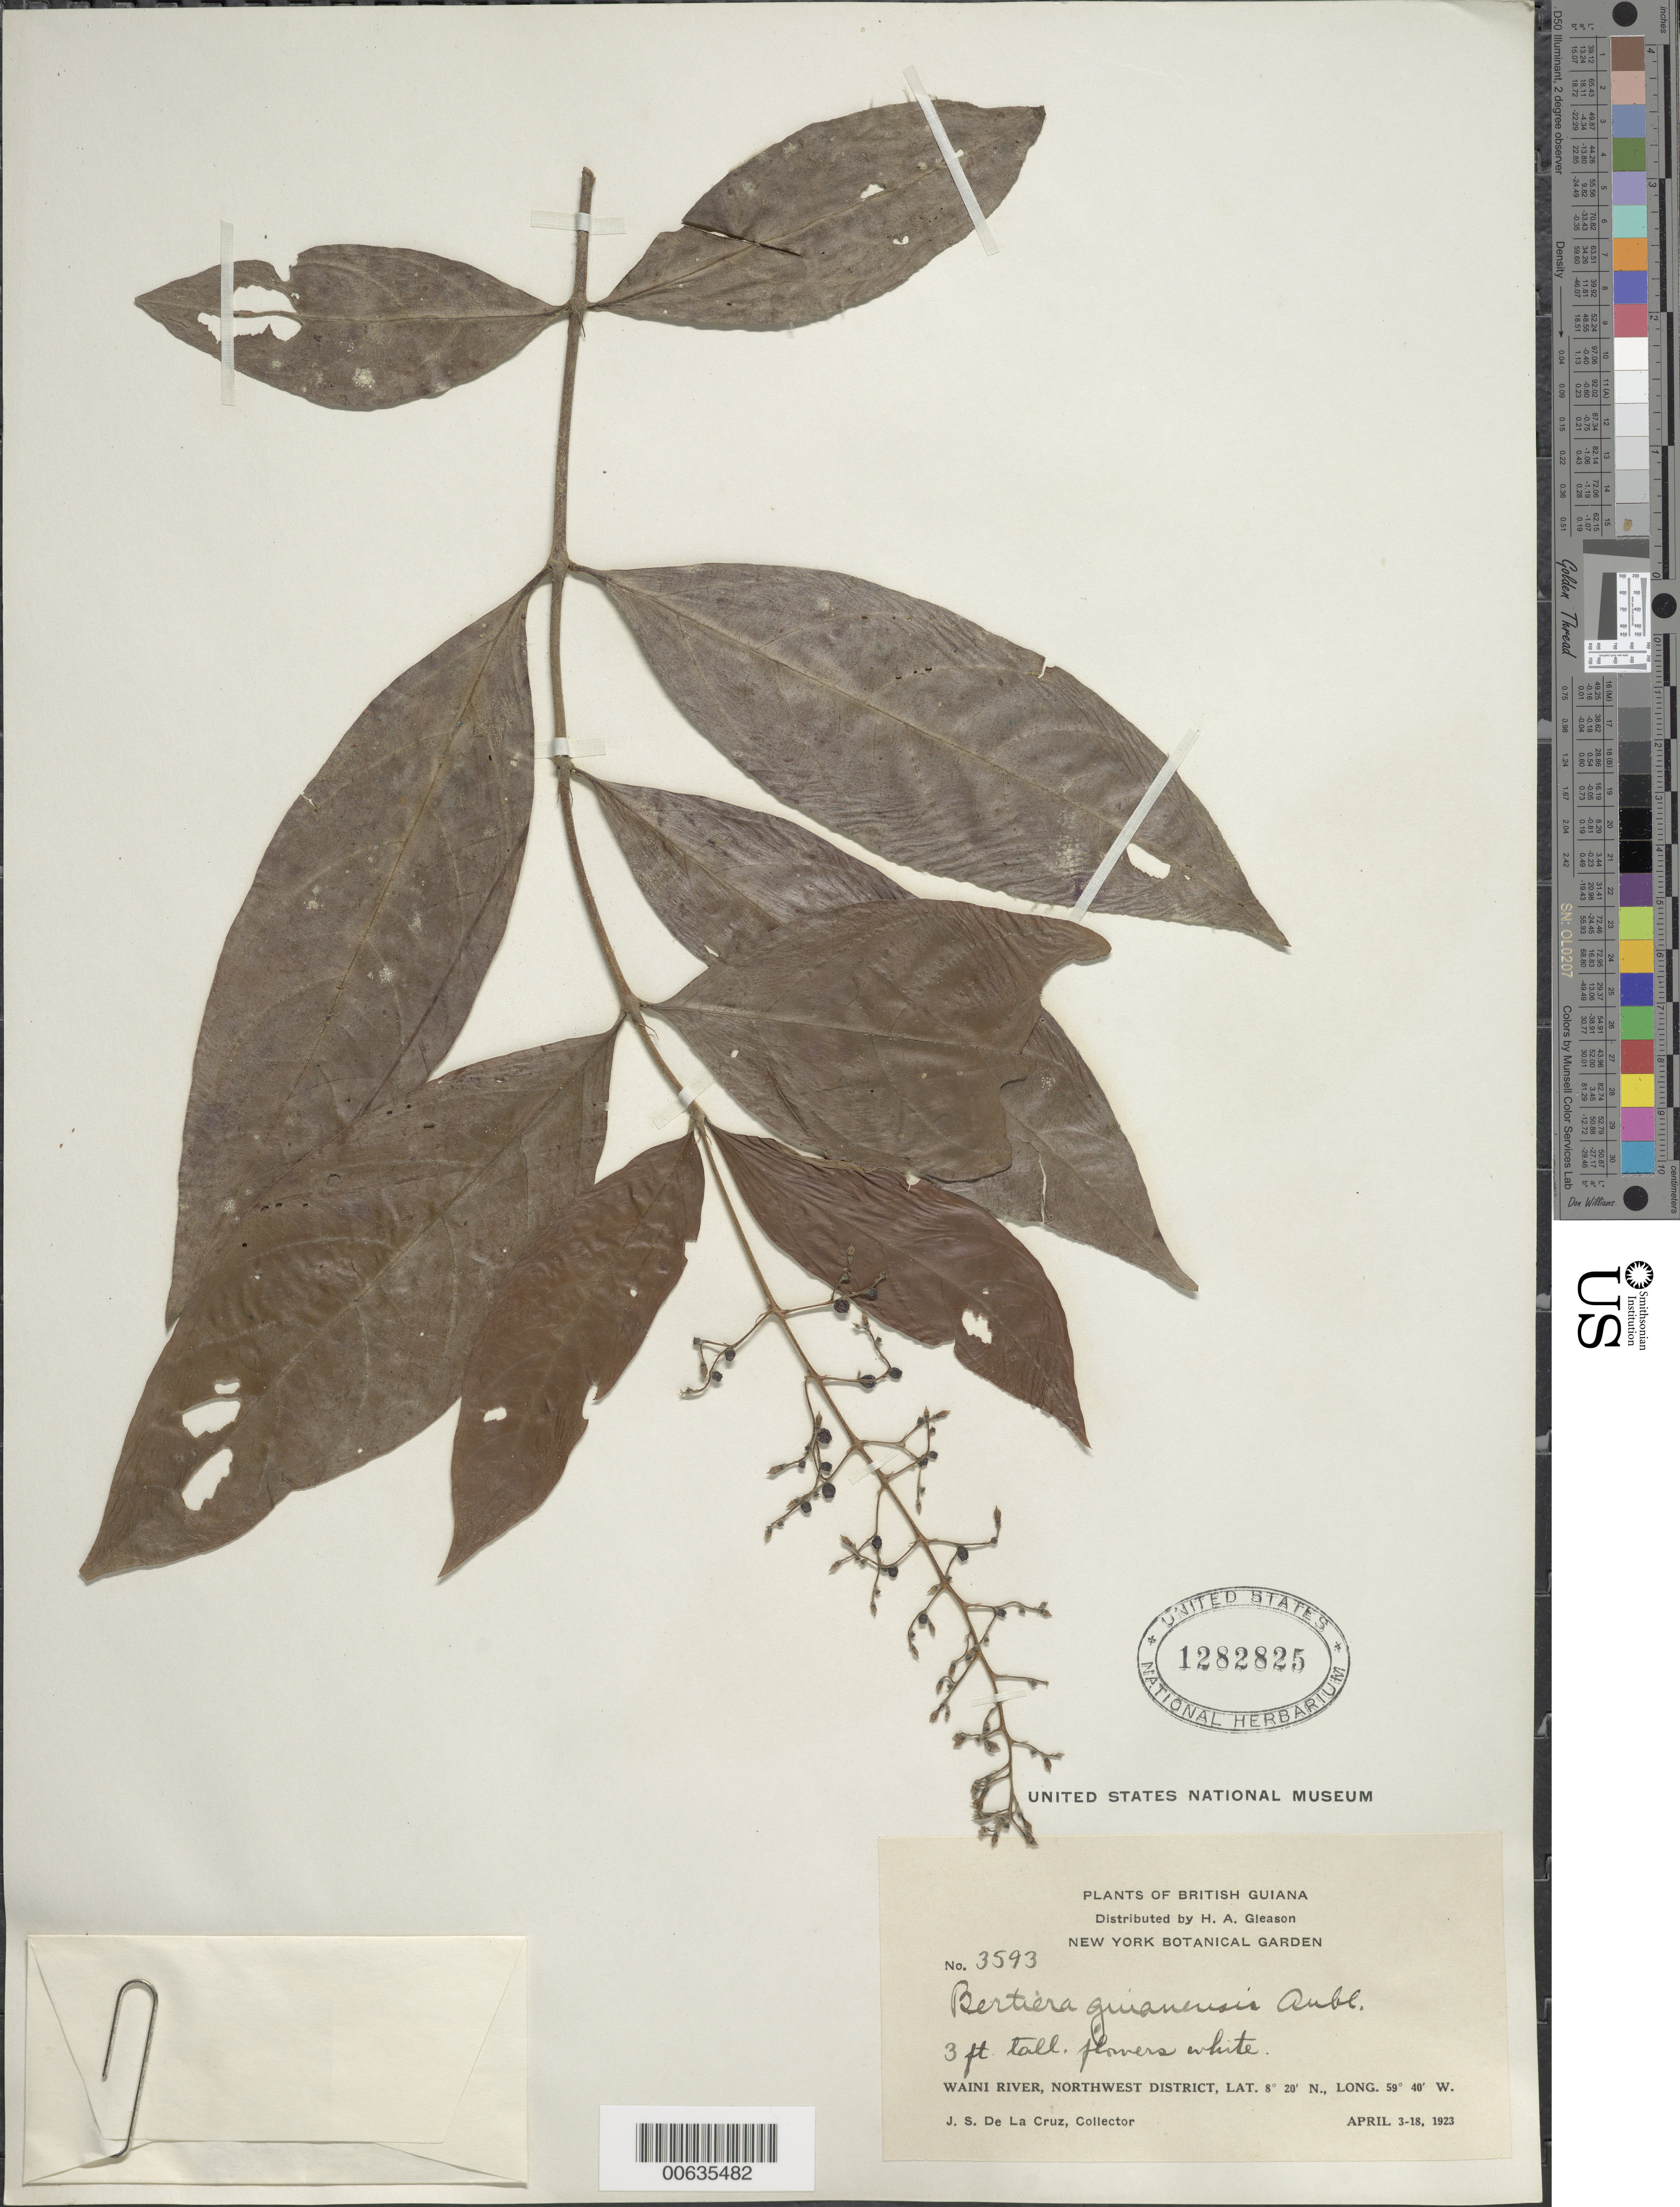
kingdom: Plantae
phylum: Tracheophyta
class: Magnoliopsida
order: Gentianales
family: Rubiaceae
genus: Bertiera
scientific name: Bertiera guianensis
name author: Aubl.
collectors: J. S. de la Cruz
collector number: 3593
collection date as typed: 3-Apr-23 to 18-Apr-23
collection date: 1923-04-03/1923-04-18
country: Guyana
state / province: Barima-Waini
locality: Waini R., NW District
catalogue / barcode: US 1282825